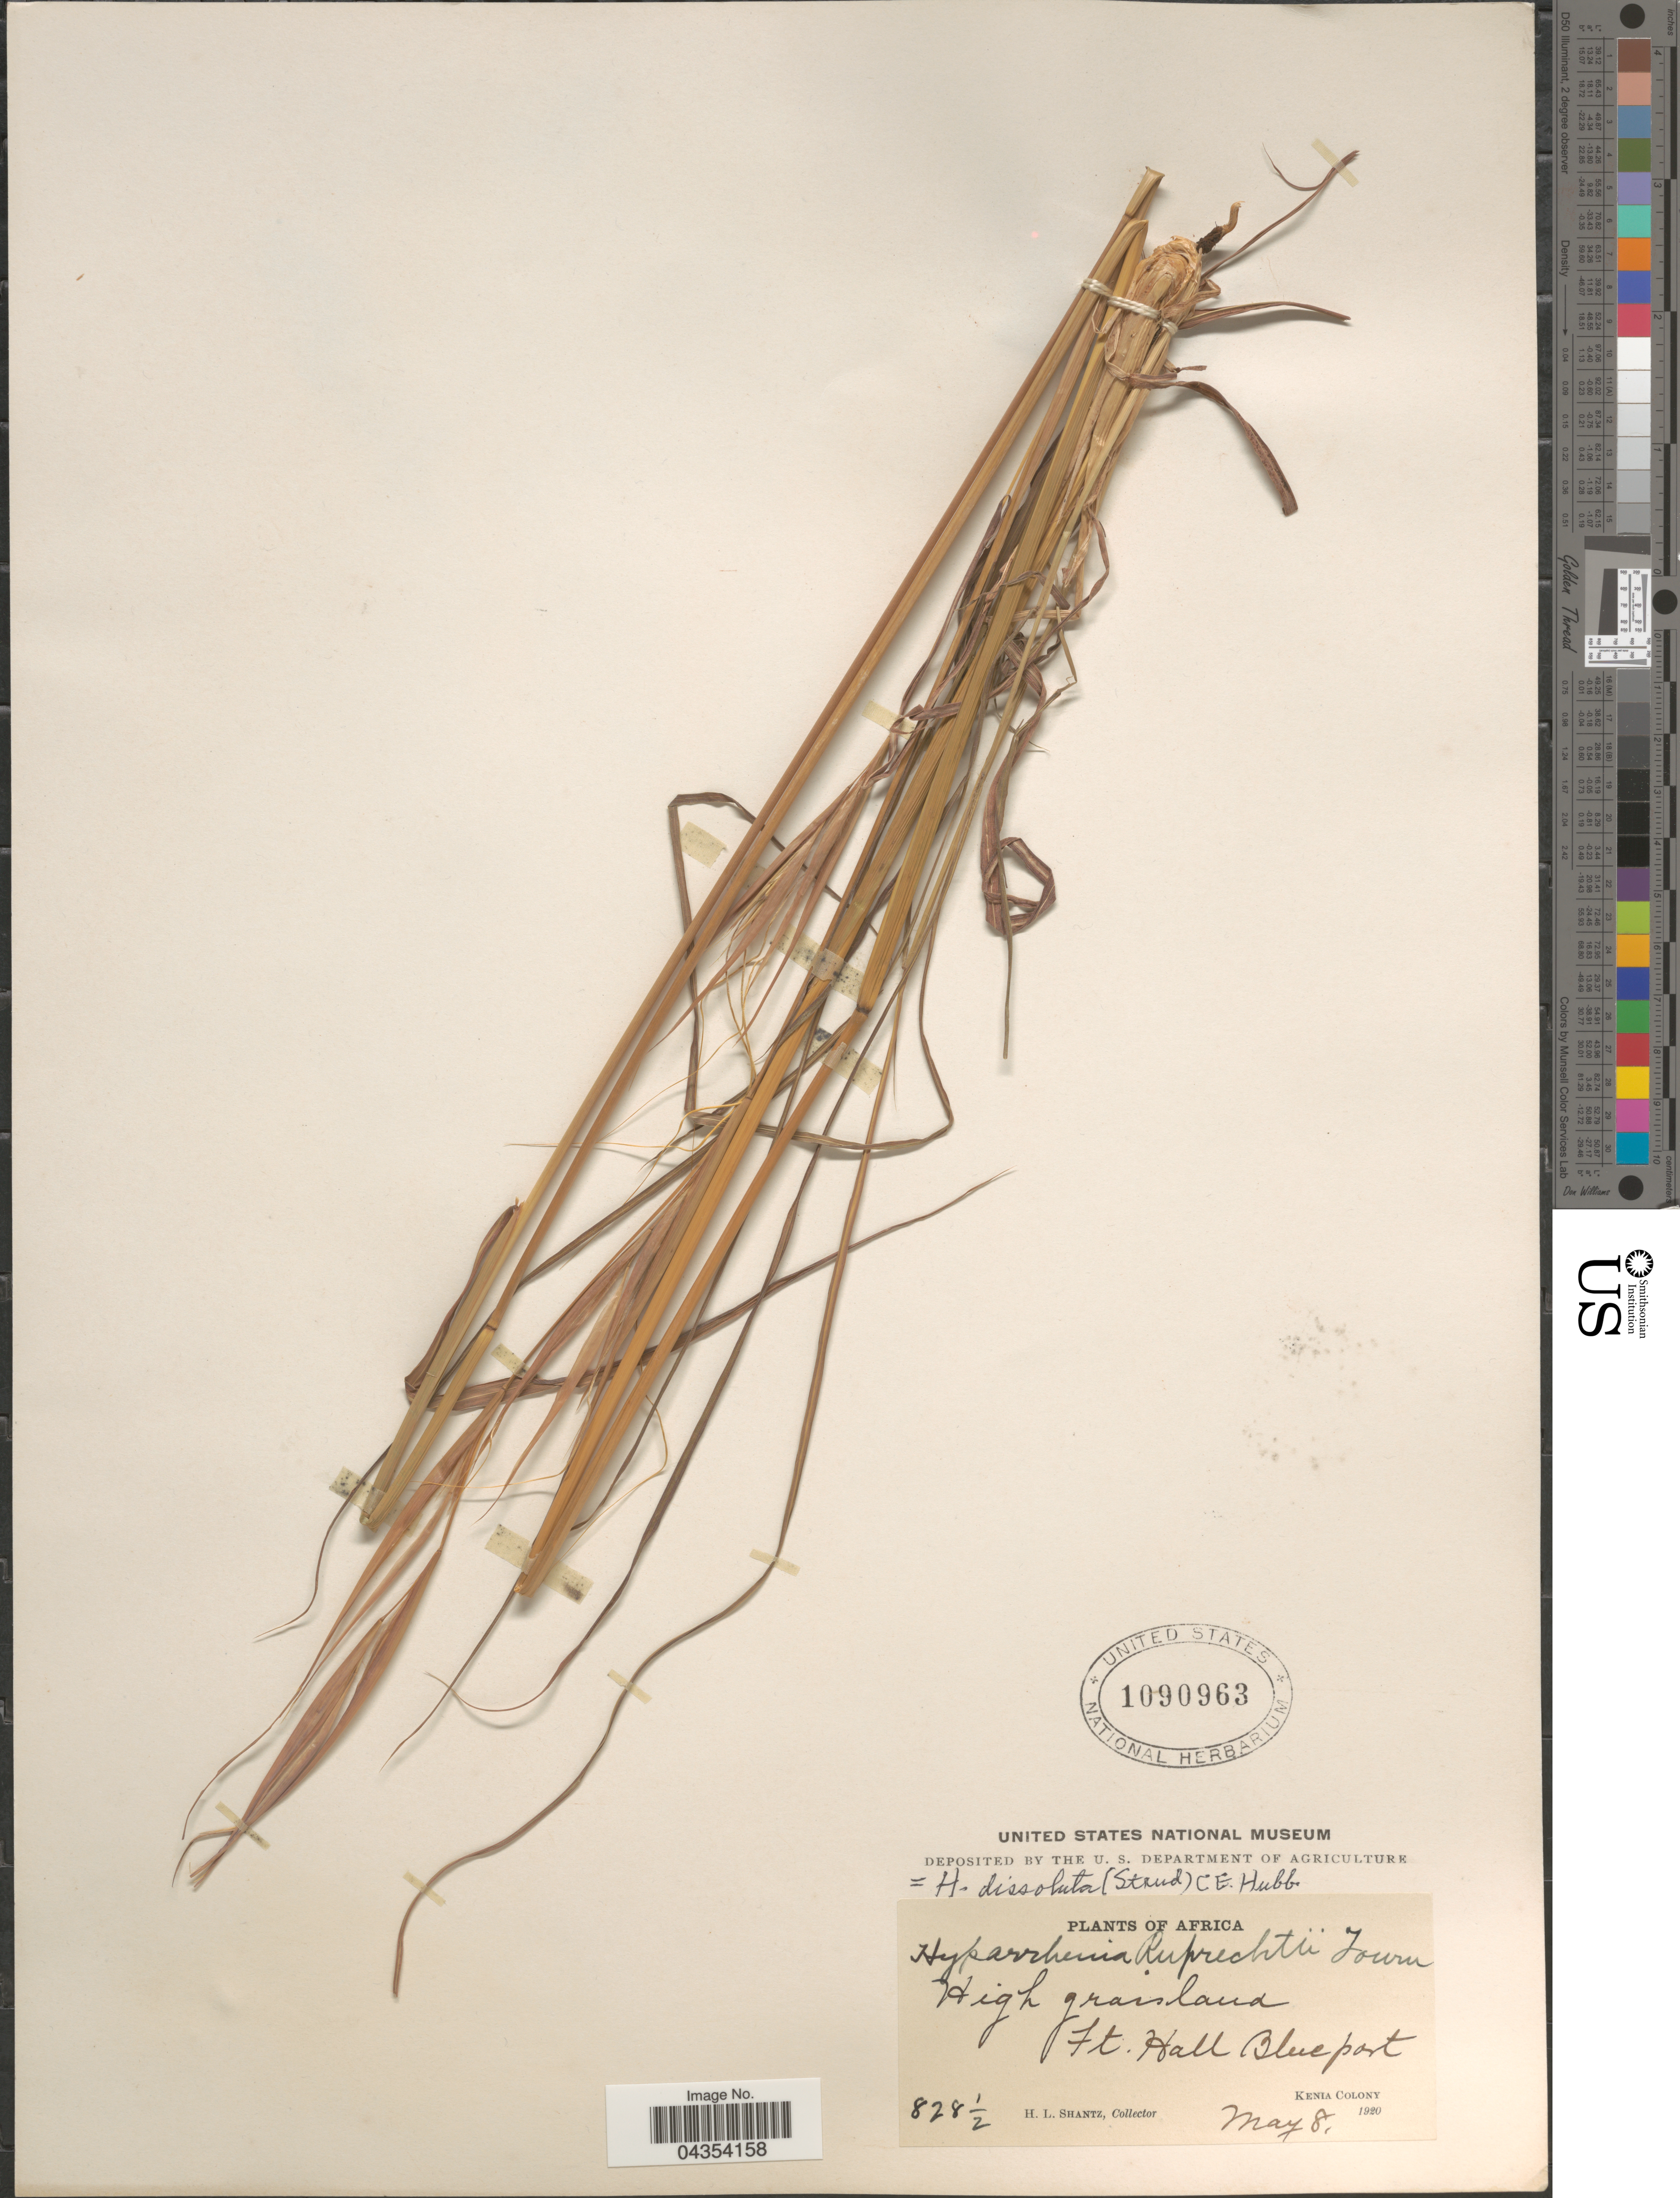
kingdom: Plantae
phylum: Tracheophyta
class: Liliopsida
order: Poales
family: Poaceae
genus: Hyperthelia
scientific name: Hyperthelia dissoluta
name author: (Nees ex Steud.) Clayton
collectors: H. Shantz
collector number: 828½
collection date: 1920-05-08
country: Kenya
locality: Ft. Hall - Bluepost. Kenia Colony.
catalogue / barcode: US 1090963